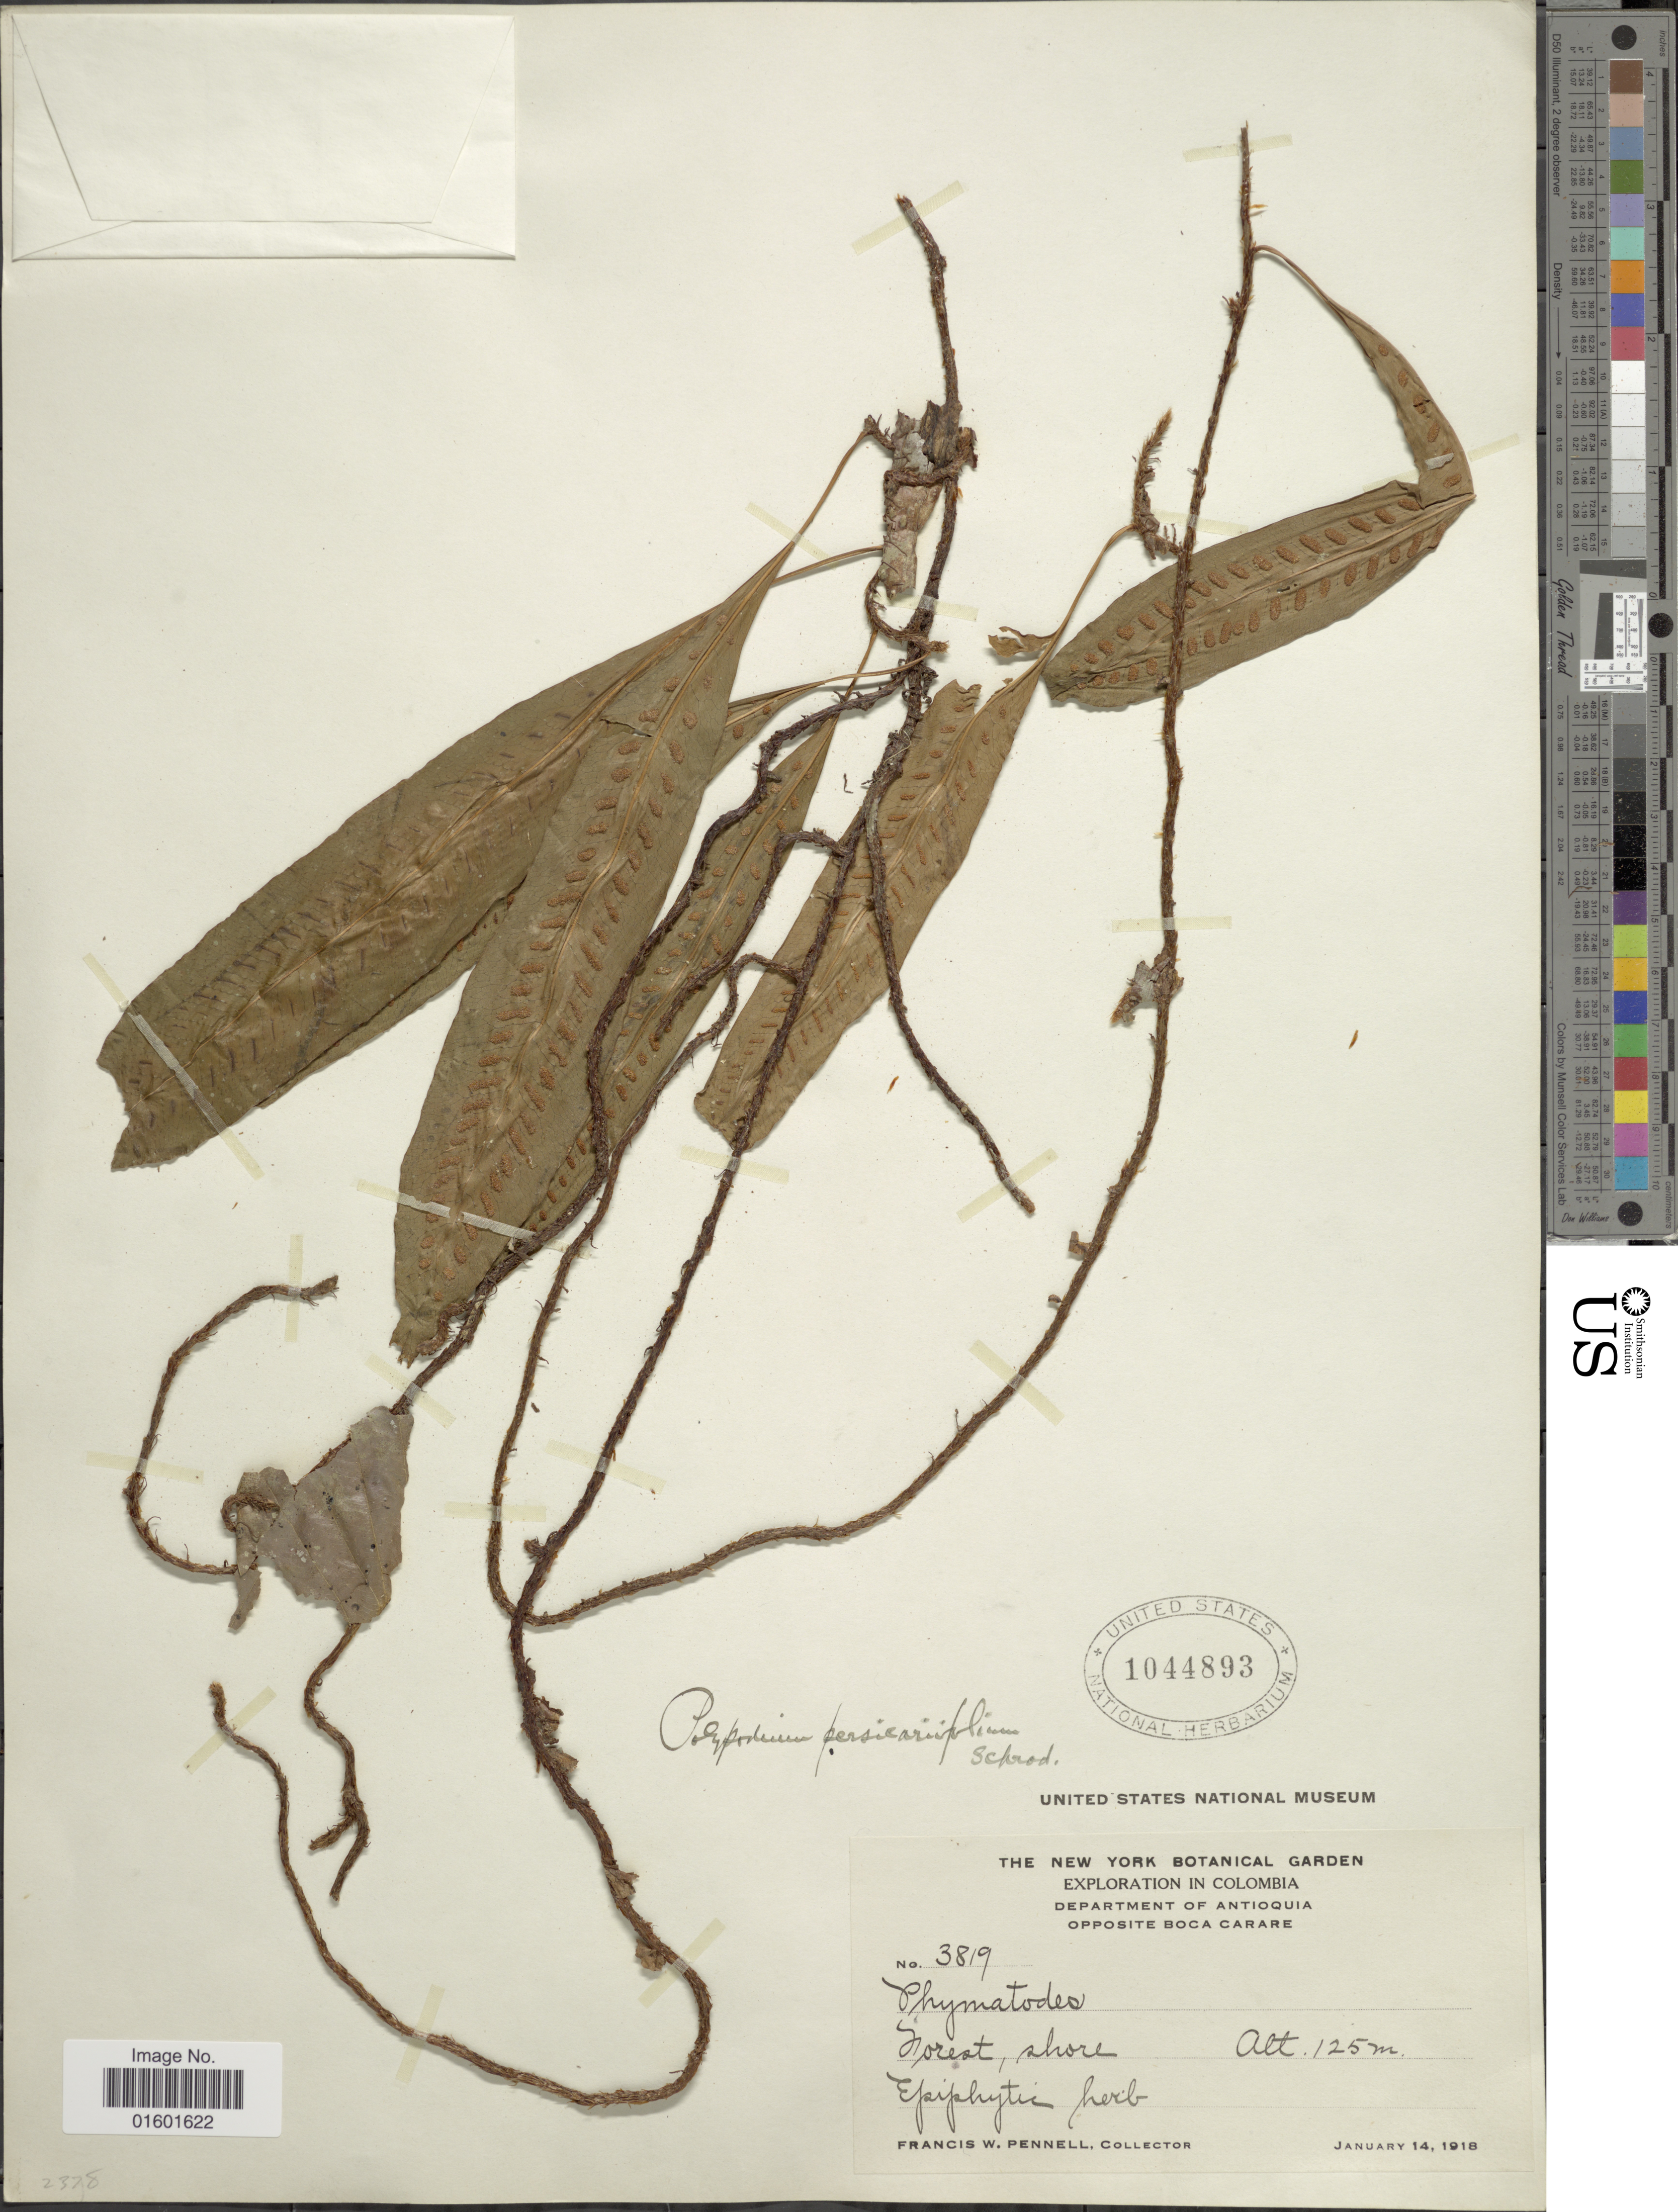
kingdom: Plantae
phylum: Tracheophyta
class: Polypodiopsida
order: Polypodiales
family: Polypodiaceae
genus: Microgramma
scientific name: Microgramma persicariifolia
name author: (Schrad.) C. Presl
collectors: F. W. Pennell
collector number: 3819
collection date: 1918-01-14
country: Colombia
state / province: Antioquia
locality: Opposite Boca Carare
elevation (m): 125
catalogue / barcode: US 1044893